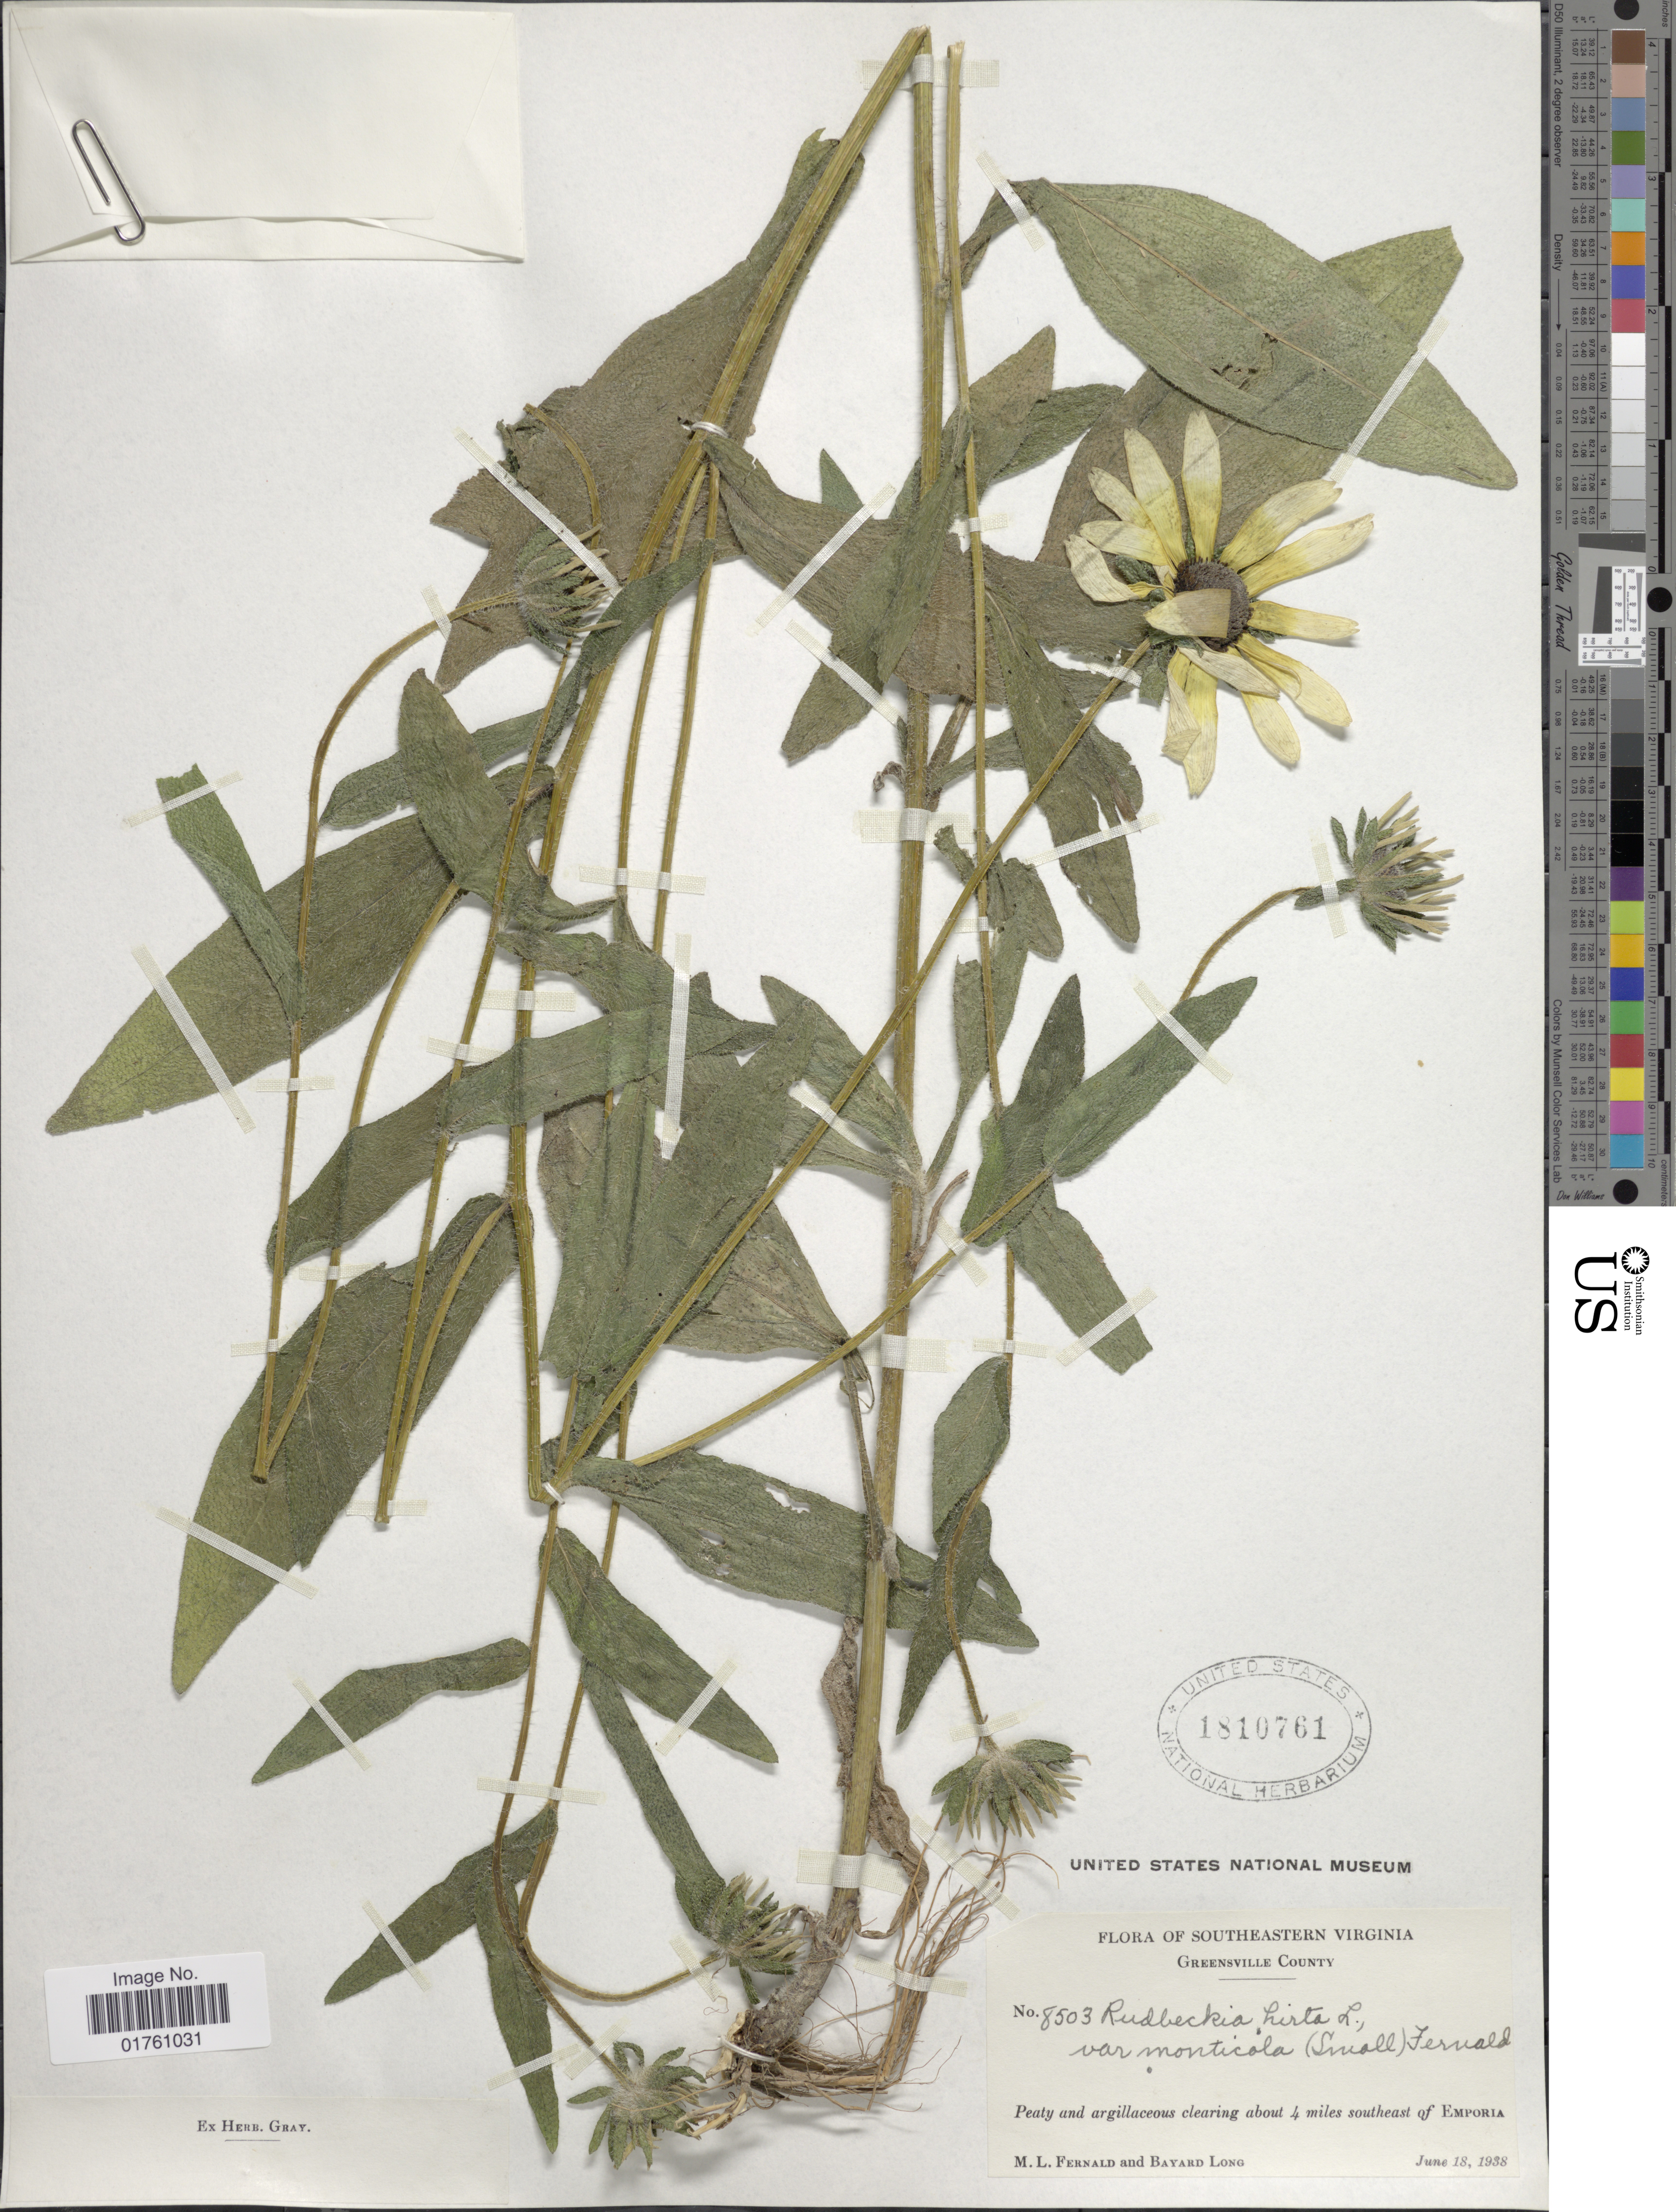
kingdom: Plantae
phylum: Tracheophyta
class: Magnoliopsida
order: Asterales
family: Asteraceae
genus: Rudbeckia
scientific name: Rudbeckia hirta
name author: L.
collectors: M. L. Fernald & B. Long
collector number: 8503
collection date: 1938-06-18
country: United States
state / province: Virginia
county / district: Greensville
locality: Southeastern Virginia, Greensville County, Peaty and argillaceous clearing about 4 miles southeast of Emporia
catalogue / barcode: US 1810761